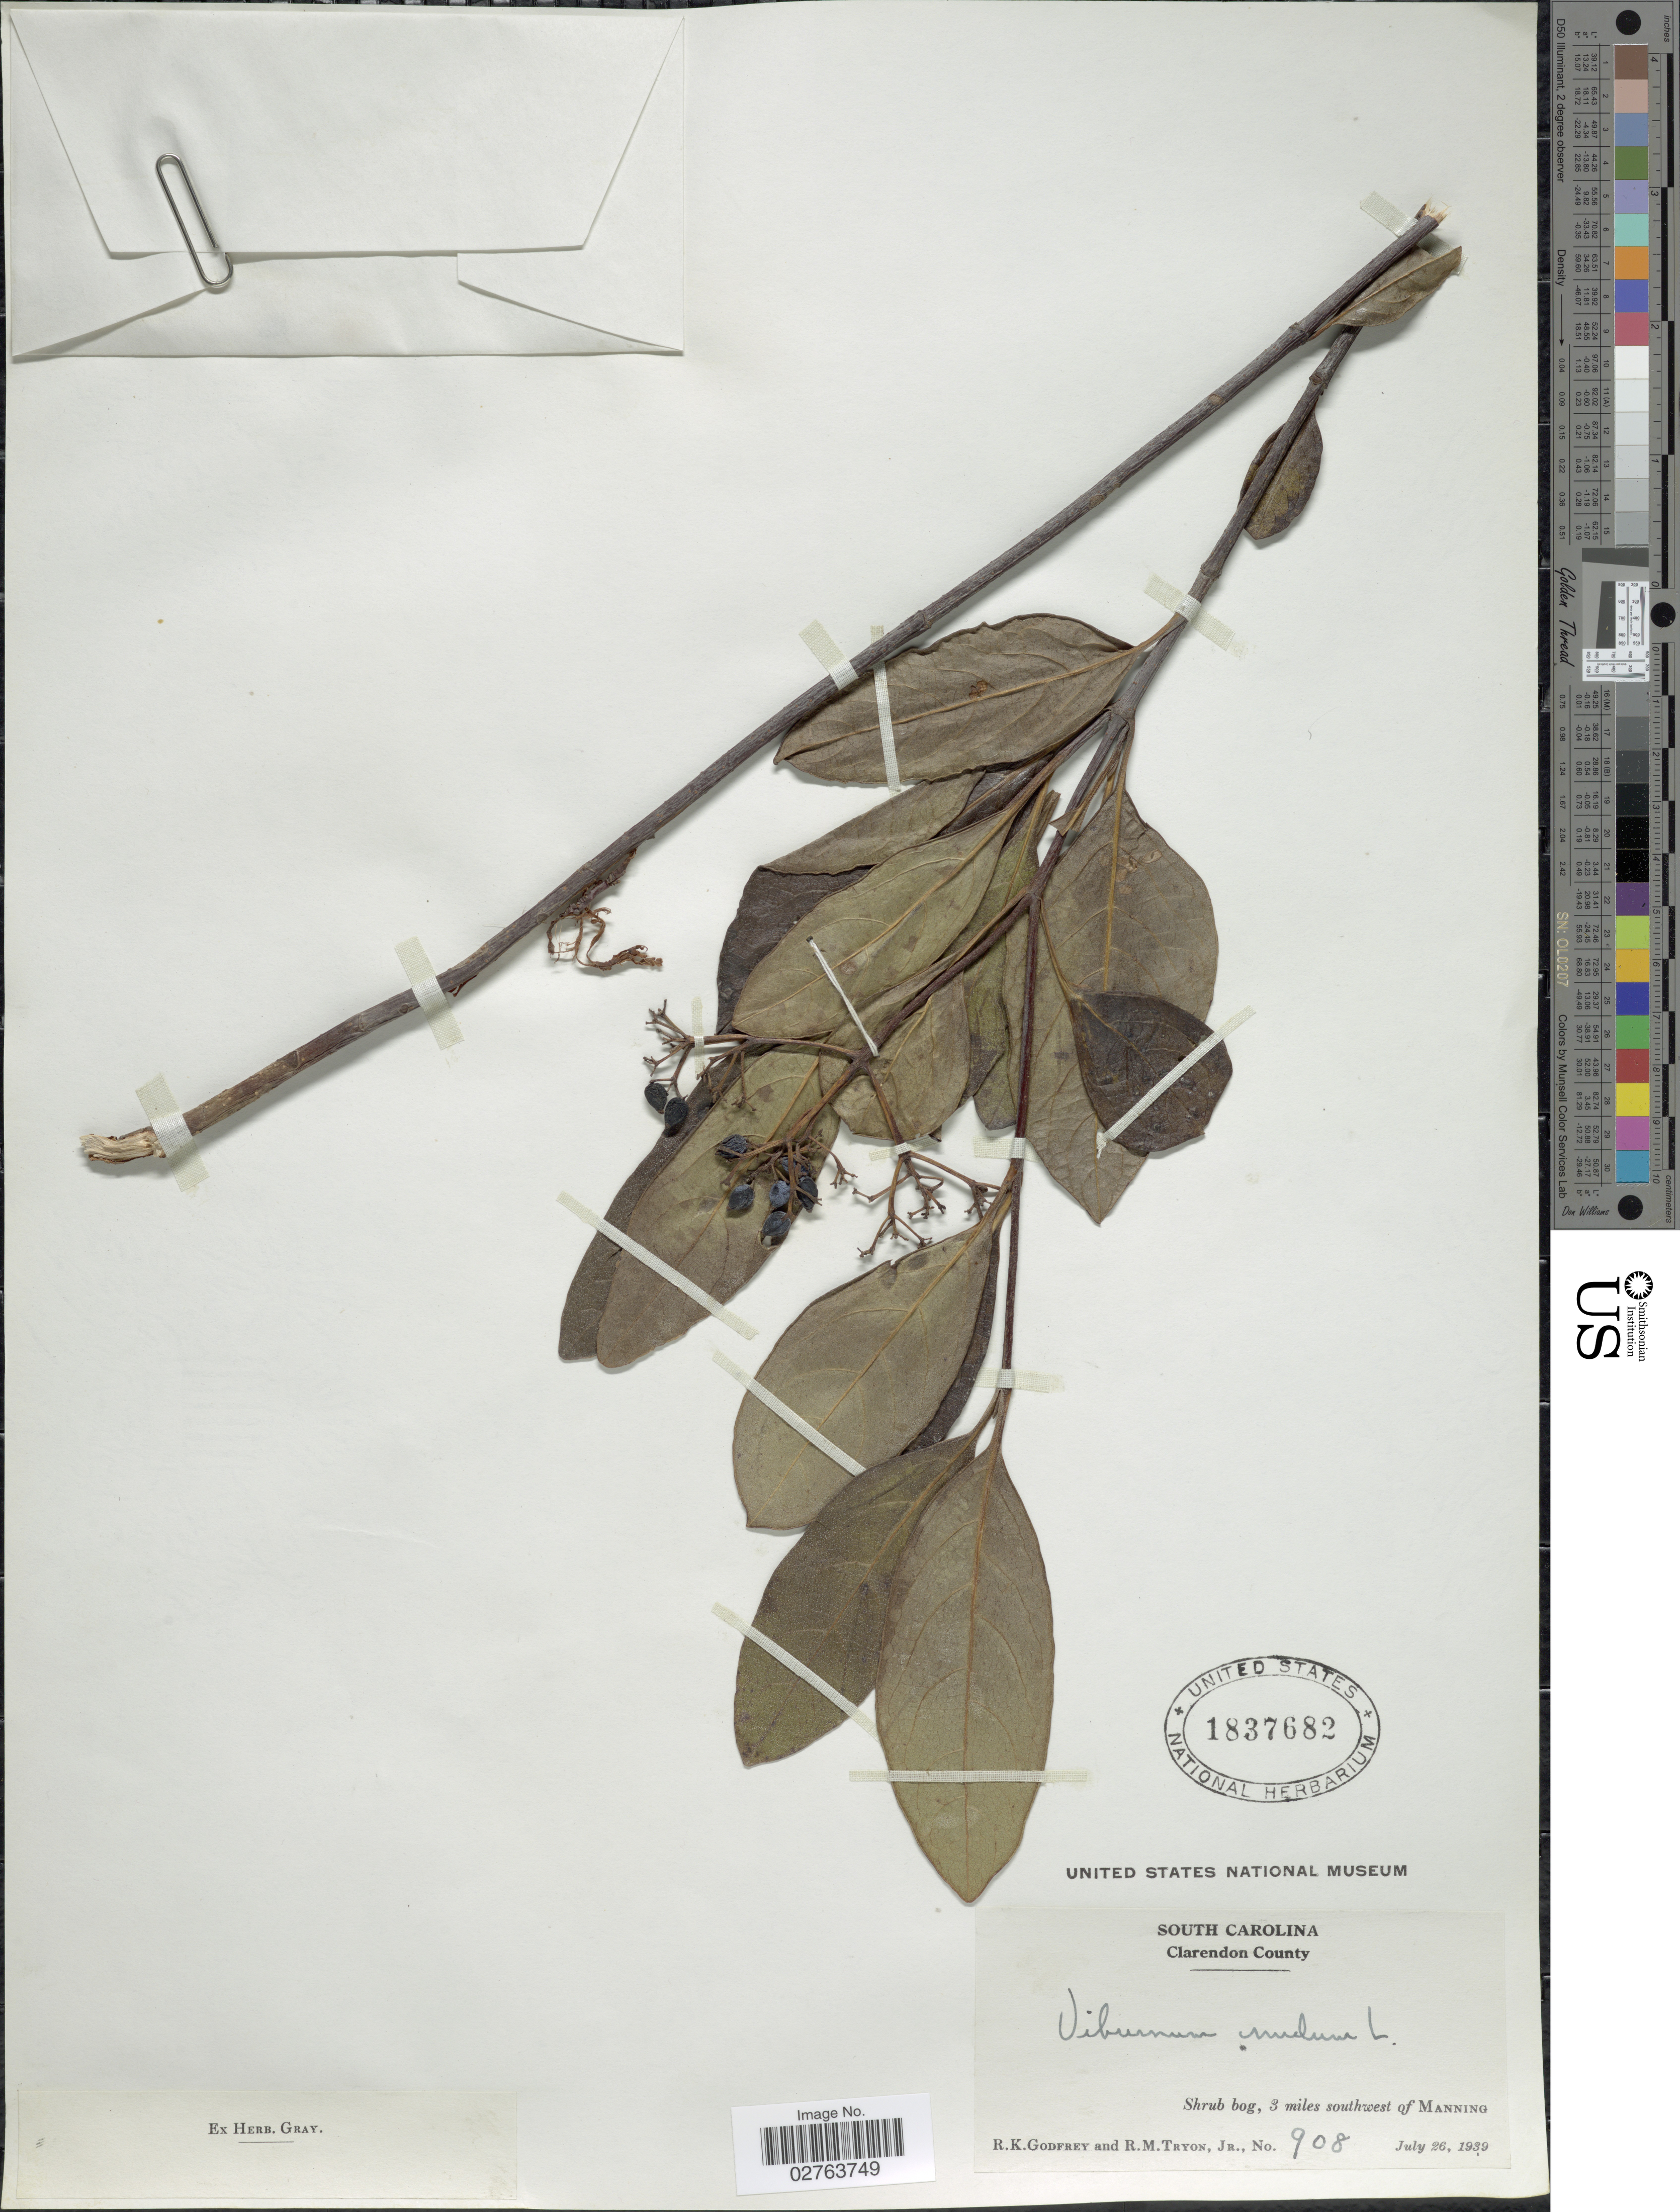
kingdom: Plantae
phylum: Tracheophyta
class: Magnoliopsida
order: Dipsacales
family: Viburnaceae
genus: Viburnum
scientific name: Viburnum nudum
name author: L.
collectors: R. K. Godfrey & R. M. Tryon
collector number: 908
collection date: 1939-07-26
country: United States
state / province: South Carolina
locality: Clarendon County. Shrub bog, 3 miles southwest of Manning.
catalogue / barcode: US 1837682